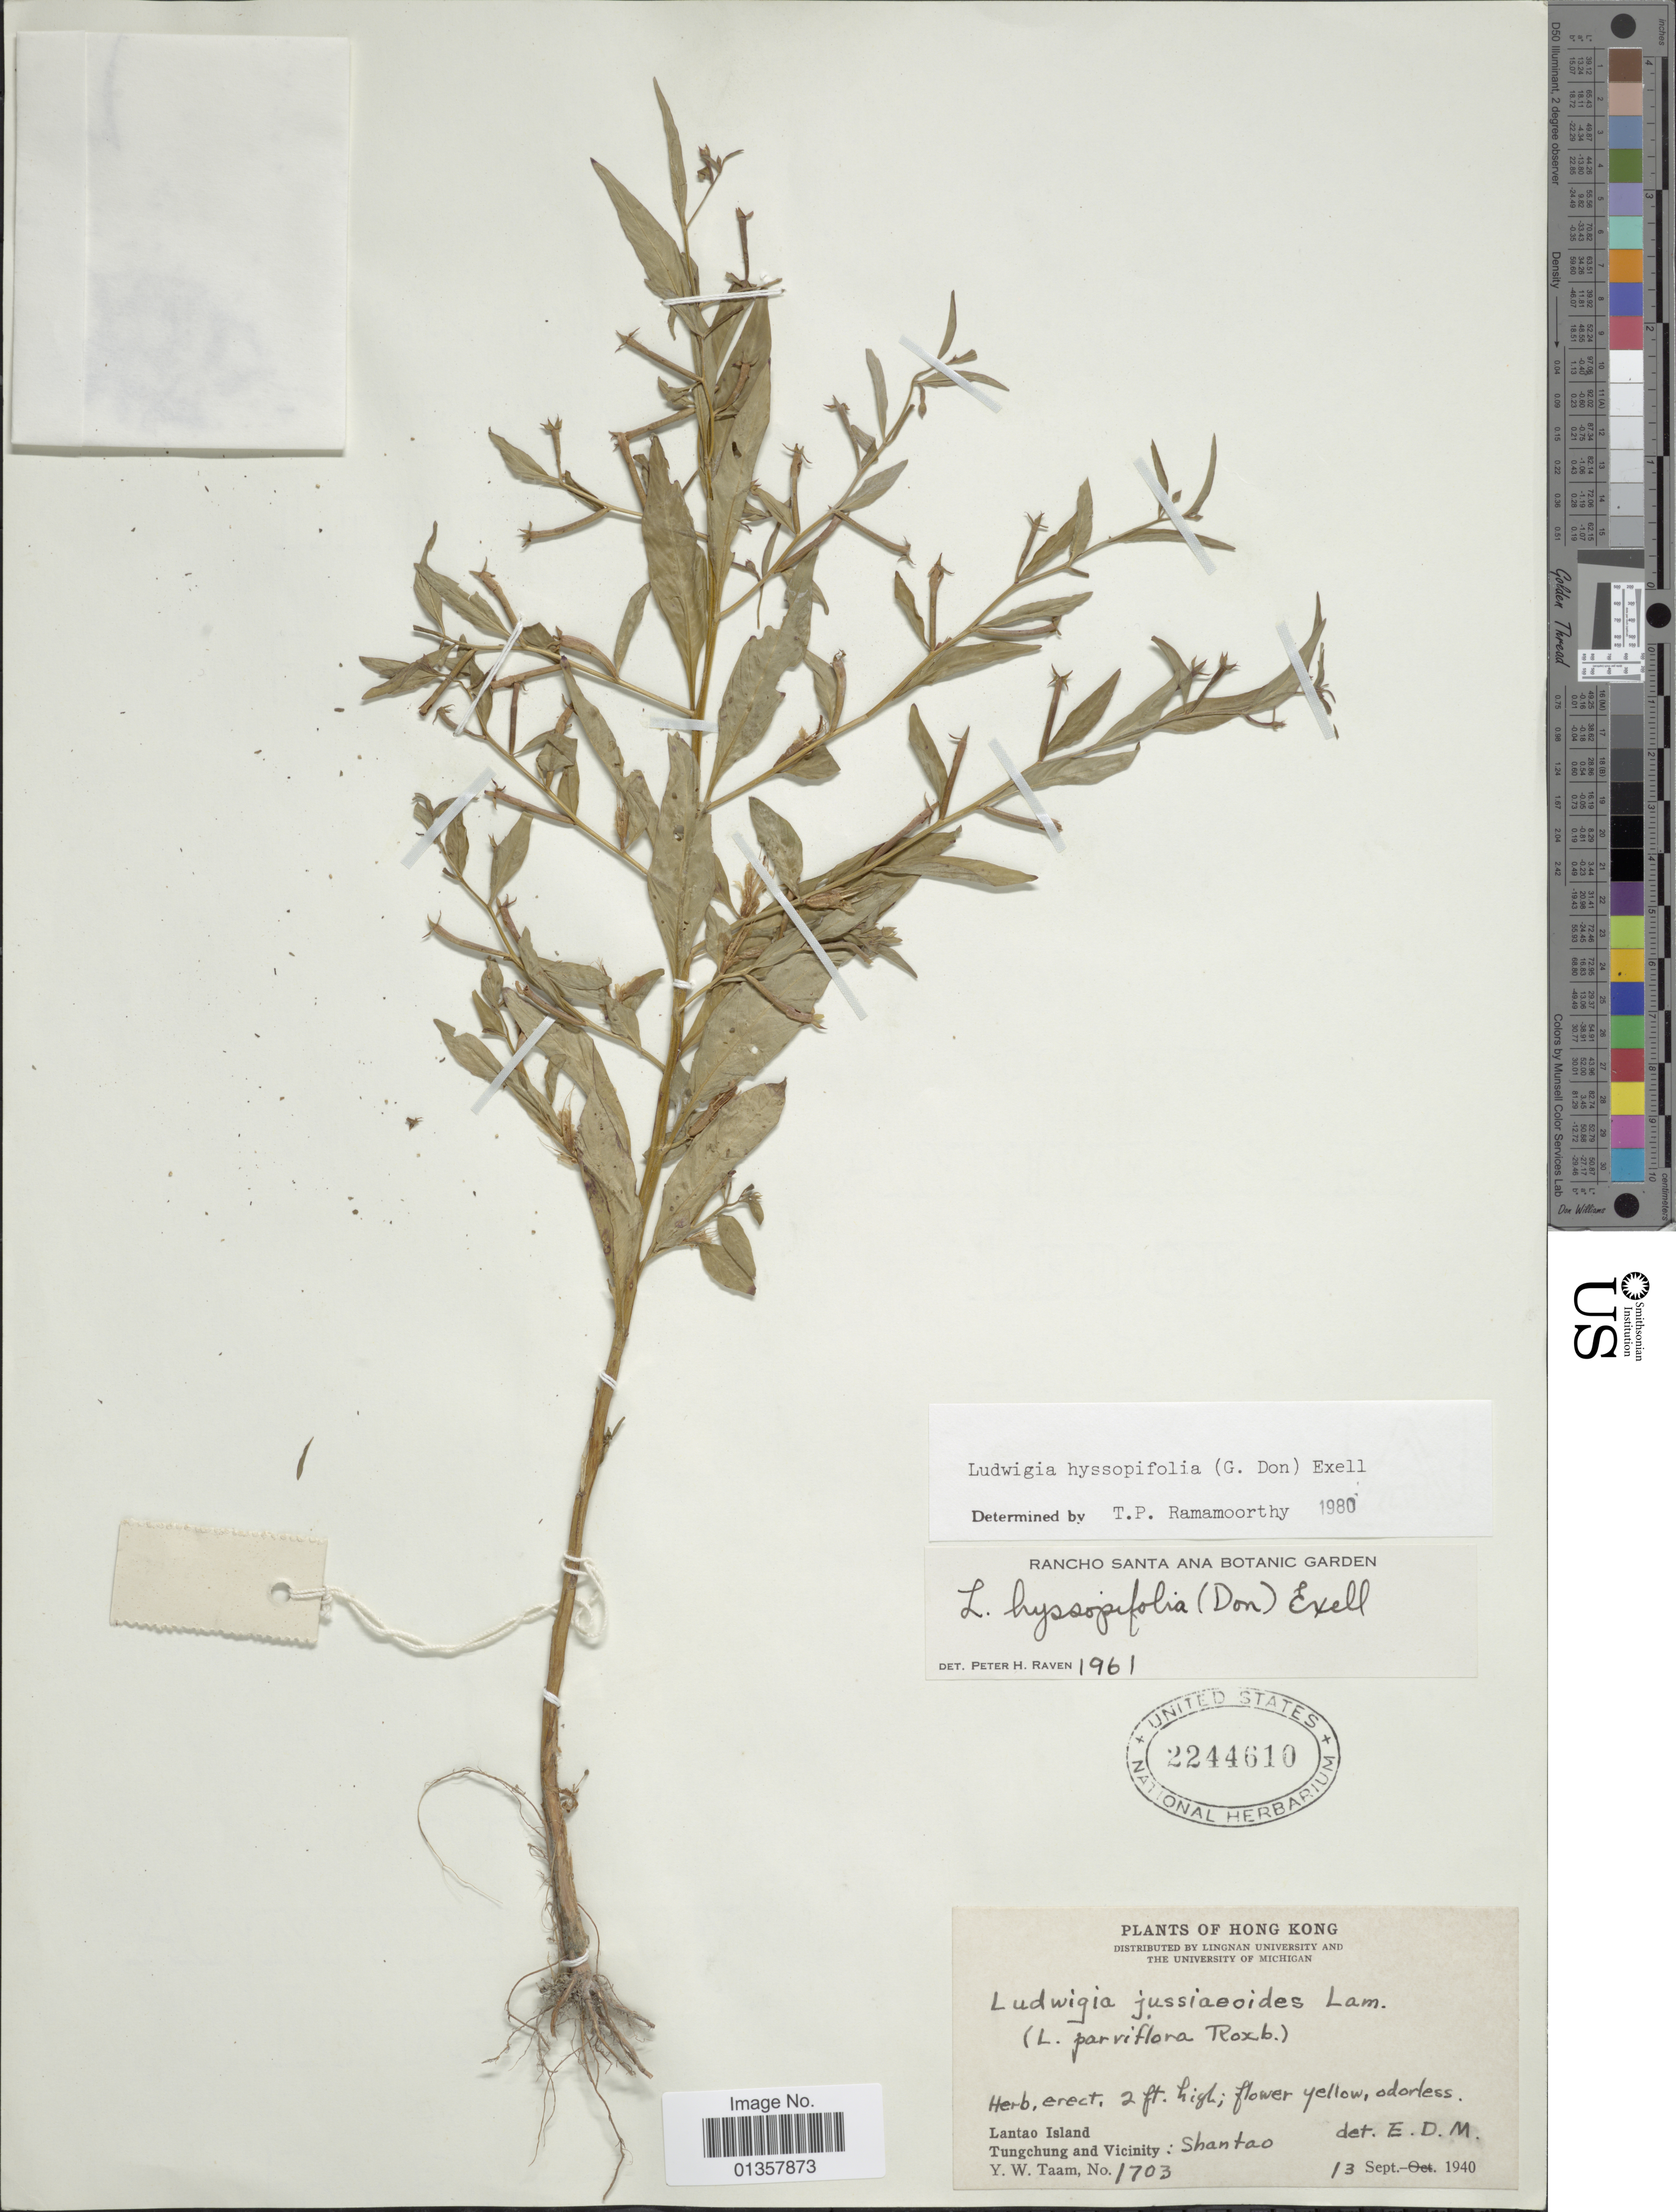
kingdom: Plantae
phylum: Tracheophyta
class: Magnoliopsida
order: Myrtales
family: Onagraceae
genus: Ludwigia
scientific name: Ludwigia hyssopifolia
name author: (G. Don) Exell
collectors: Y. W. Taam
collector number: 1703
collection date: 1940-09-13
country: China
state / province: Hong Kong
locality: Lantao Island, Tungchung and Vicinity: Shantao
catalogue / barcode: US 2244610